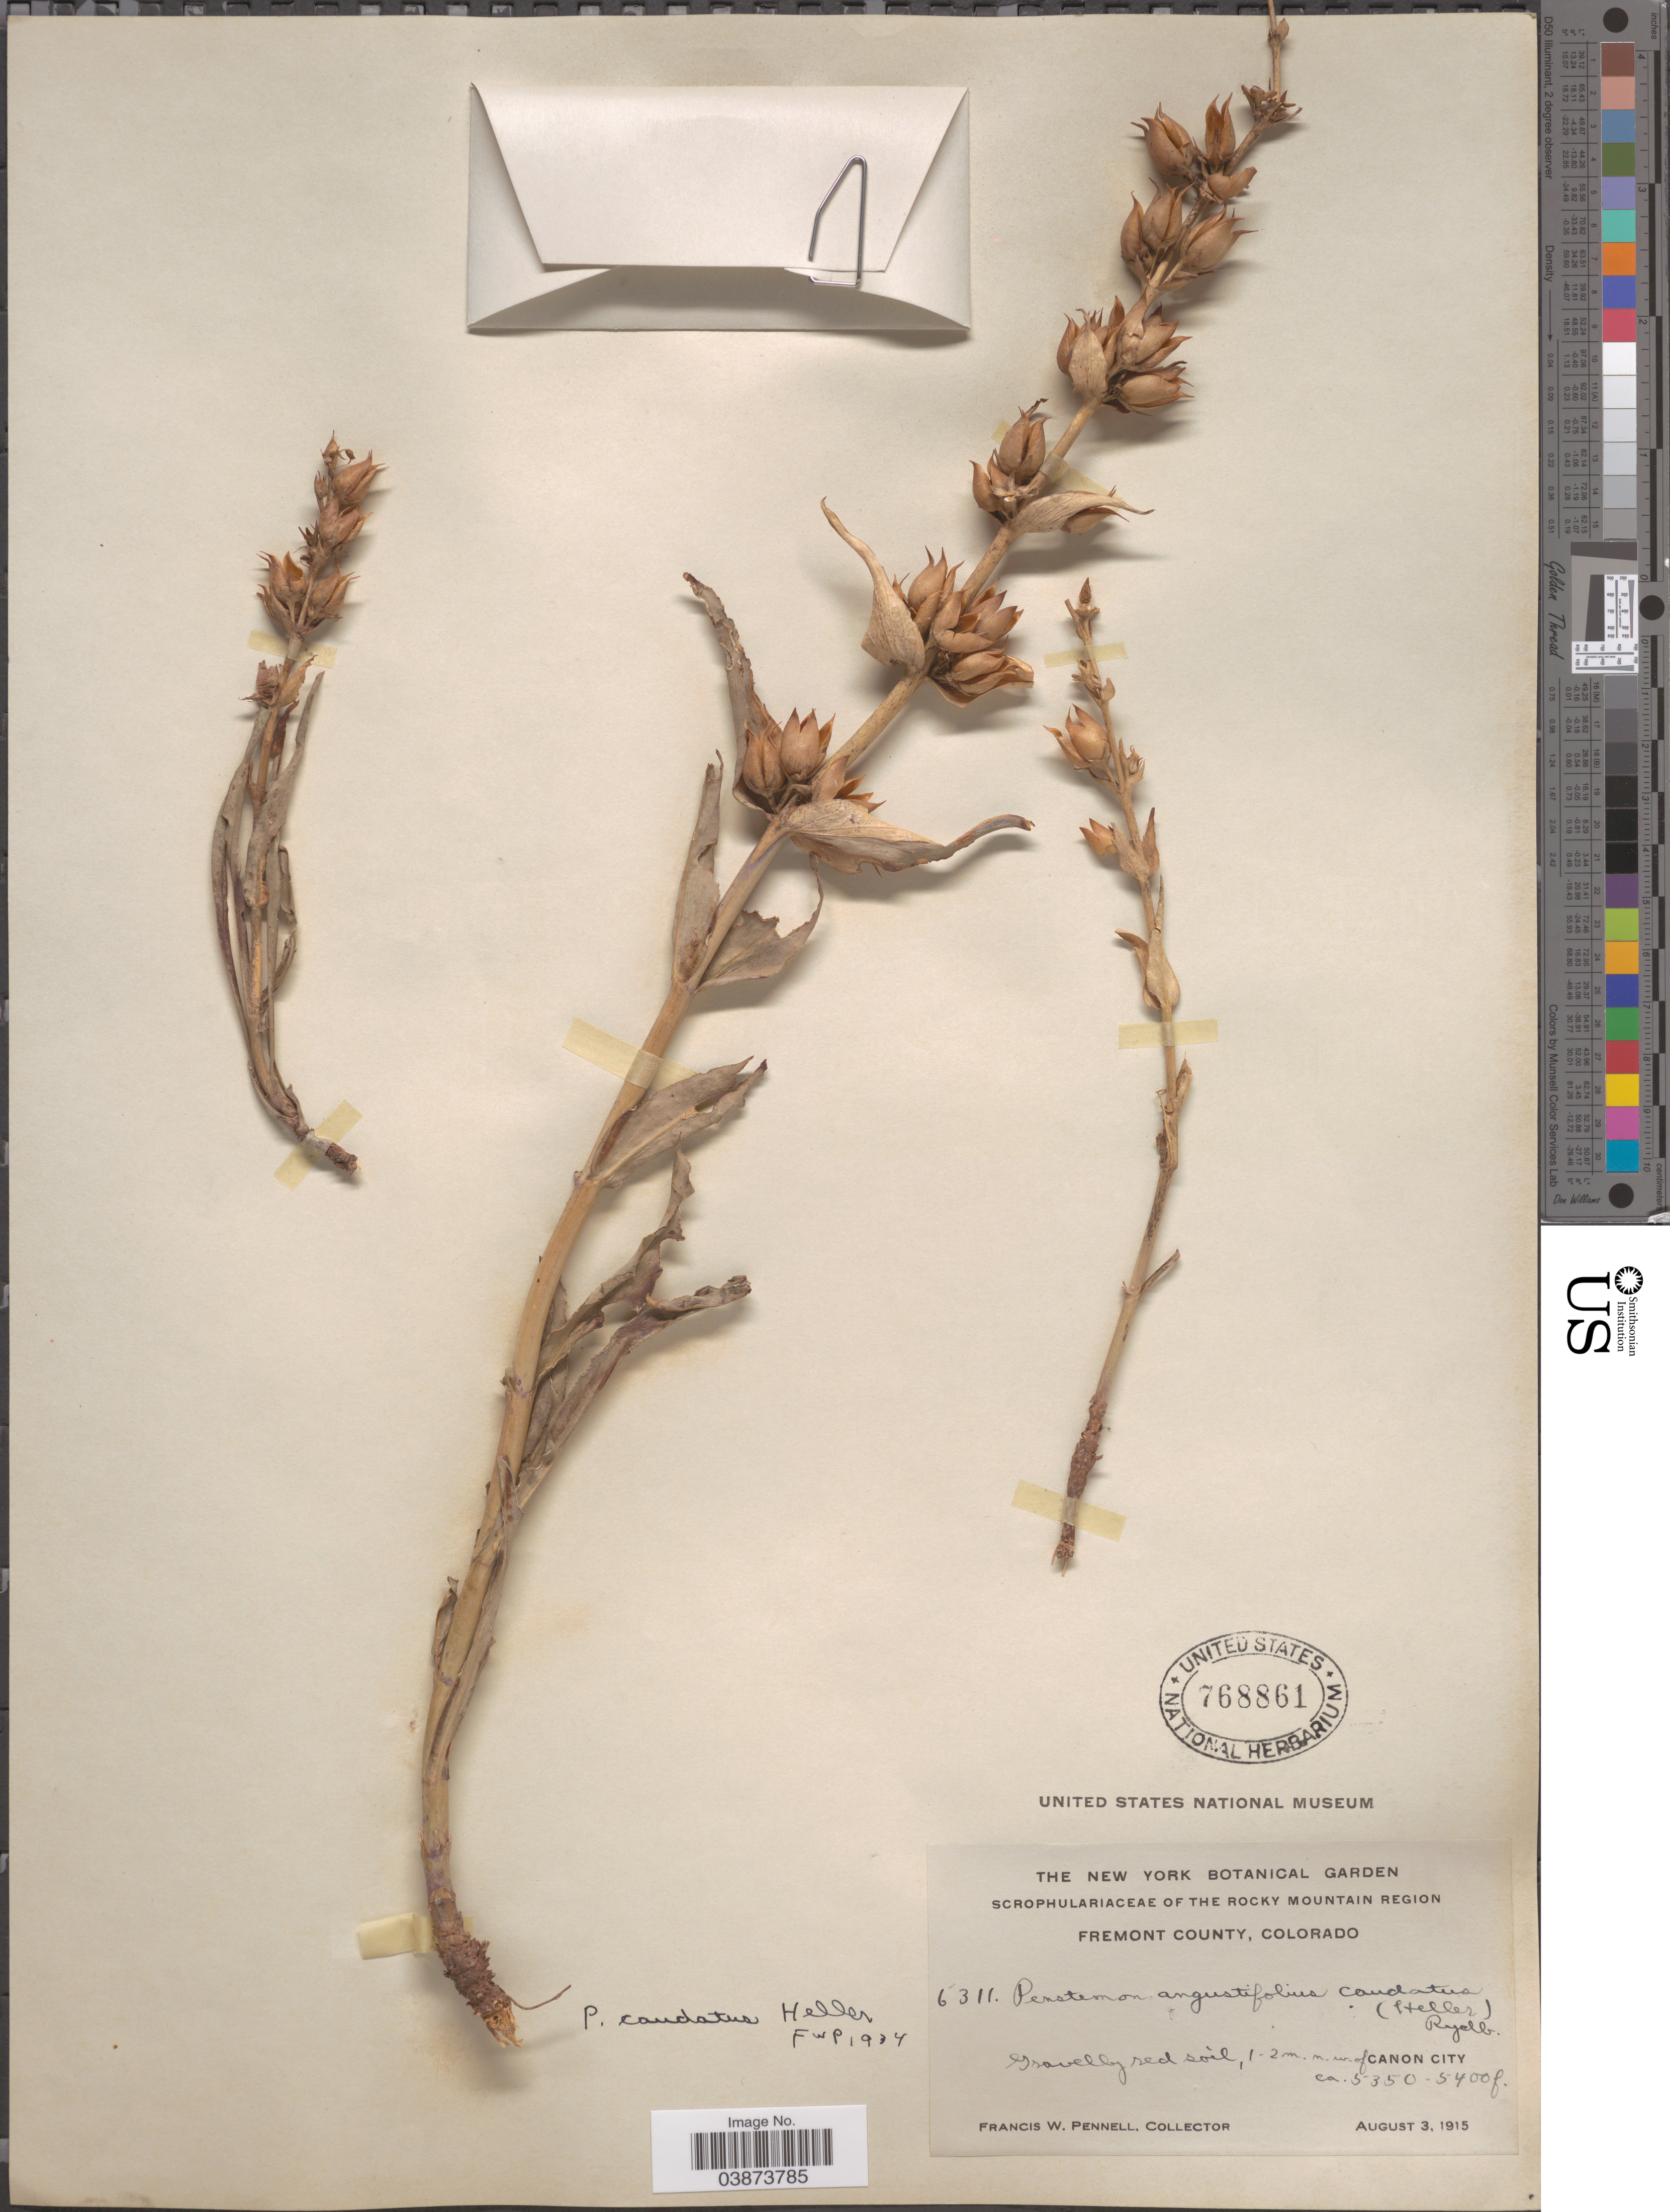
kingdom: Plantae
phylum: Tracheophyta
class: Magnoliopsida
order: Lamiales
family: Plantaginaceae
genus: Penstemon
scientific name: Penstemon caudatus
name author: A. Heller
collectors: F. W. Pennell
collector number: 6311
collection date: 1915-08-03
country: United States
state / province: Colorado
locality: The Rocky Mountain Region. Fremont County. Gravelly red soil, 1-2 m. n. w. of Canon City.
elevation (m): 1631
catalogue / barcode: US 768861